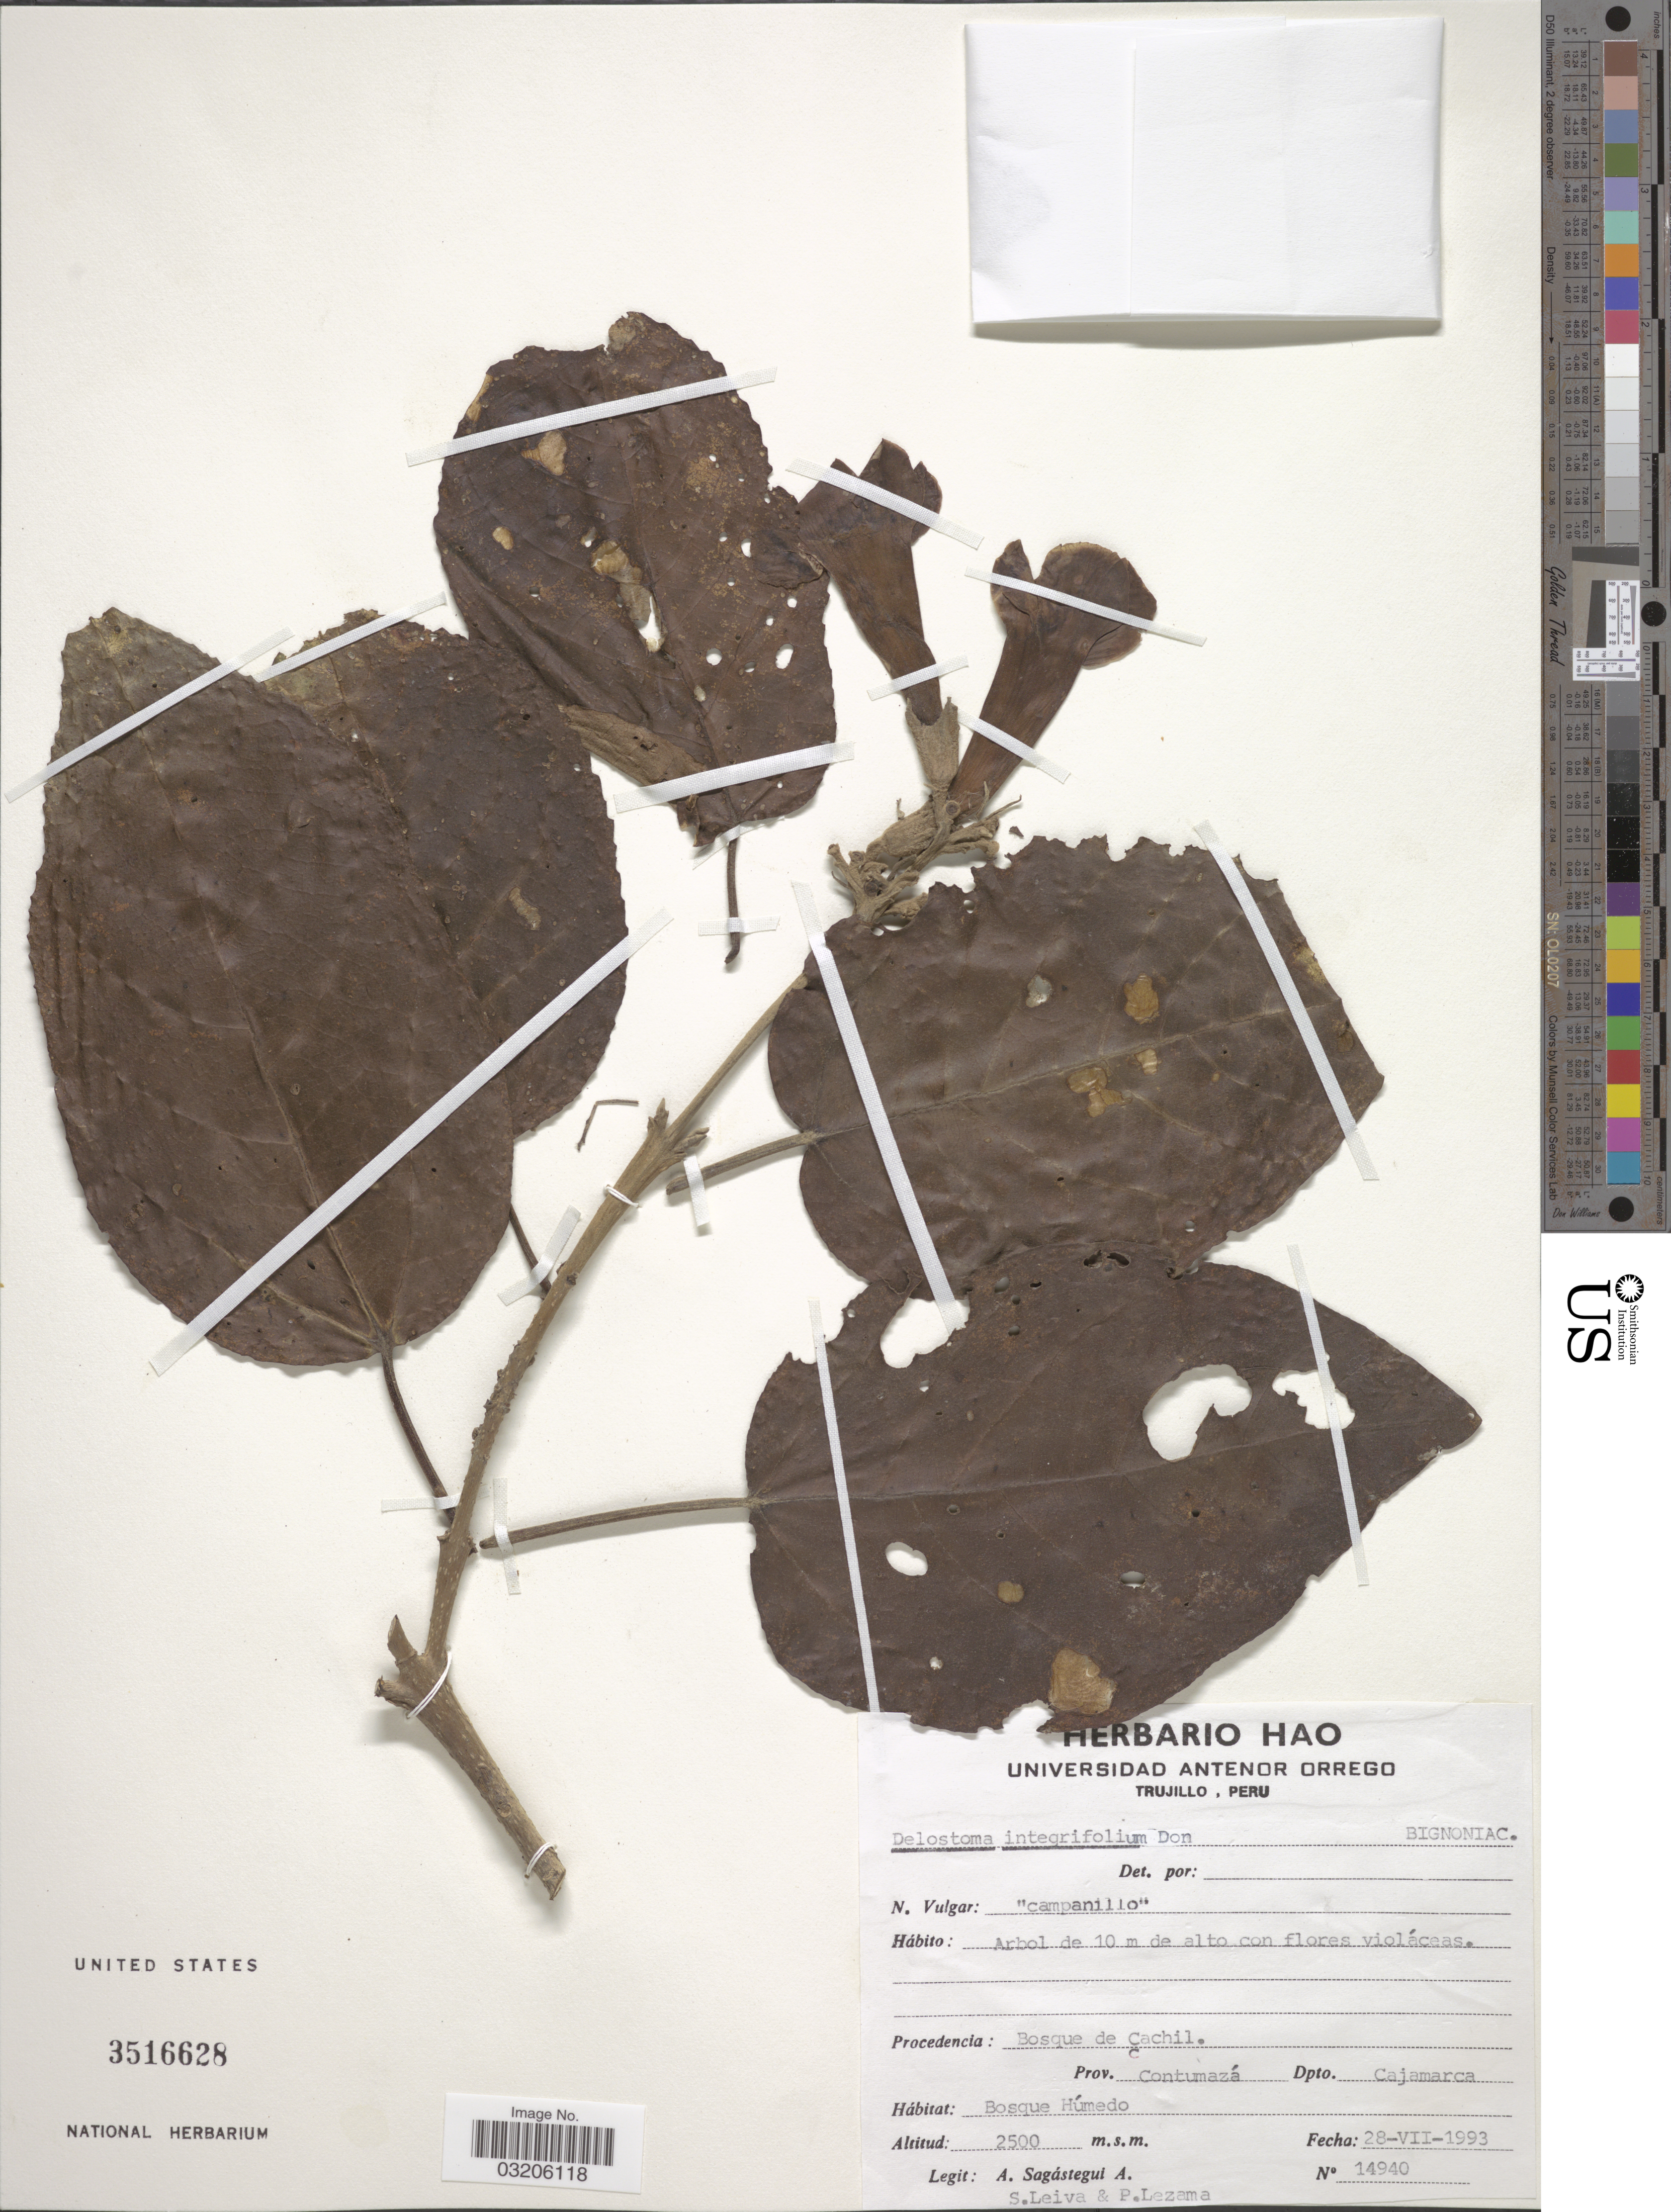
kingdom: Plantae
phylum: Tracheophyta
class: Magnoliopsida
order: Lamiales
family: Bignoniaceae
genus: Delostoma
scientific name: Delostoma integrifolium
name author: D. Don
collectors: A. Sagástegui A., S. Leiva & P. Lezama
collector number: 14940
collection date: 1993-07-28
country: Peru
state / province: Cajamarca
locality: Bosque de Cachil. Prov. Contumazá. Dpto. Cajamarca.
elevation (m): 2500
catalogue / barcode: US 3516628